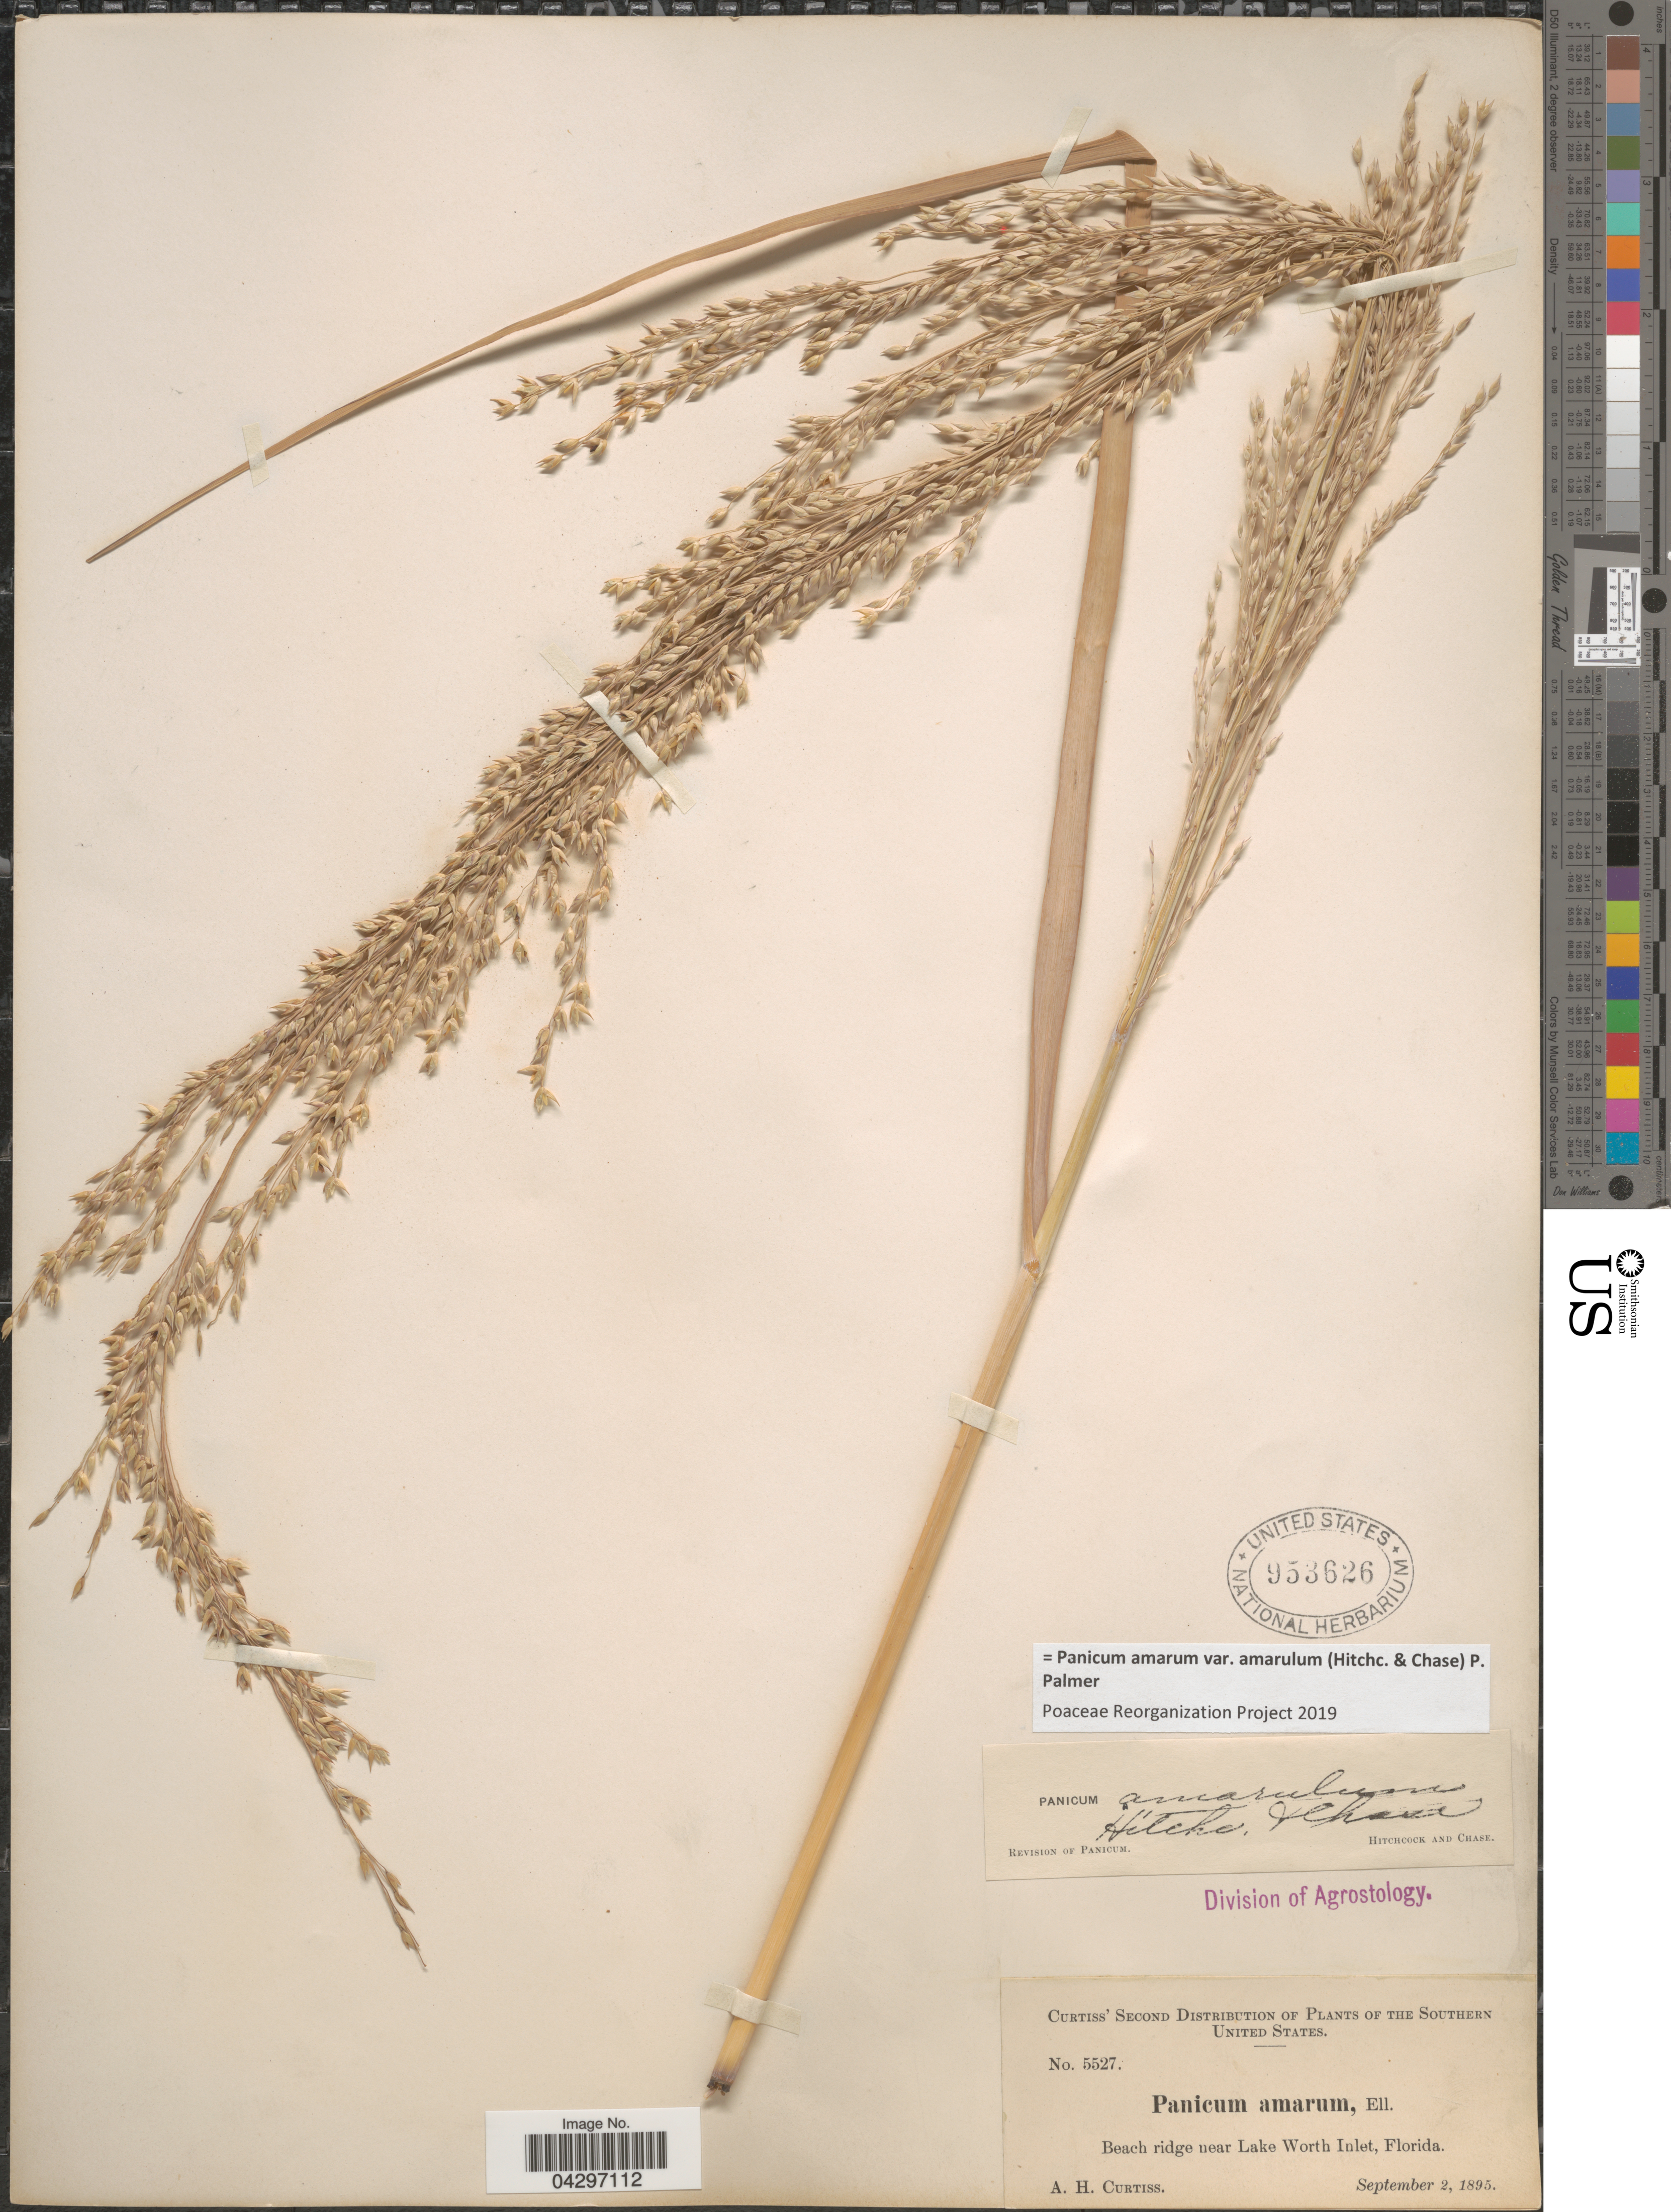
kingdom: Plantae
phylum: Tracheophyta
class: Liliopsida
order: Poales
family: Poaceae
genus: Panicum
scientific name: Panicum amarum var. amarulum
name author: (Hitchc. & Chase) Freckmann & Lelong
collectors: A. H. Curtiss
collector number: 5527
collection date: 1895-09-02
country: United States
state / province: Florida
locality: Southern United States. Beach ridge near Lake Worth Inlet.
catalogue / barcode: US 953626